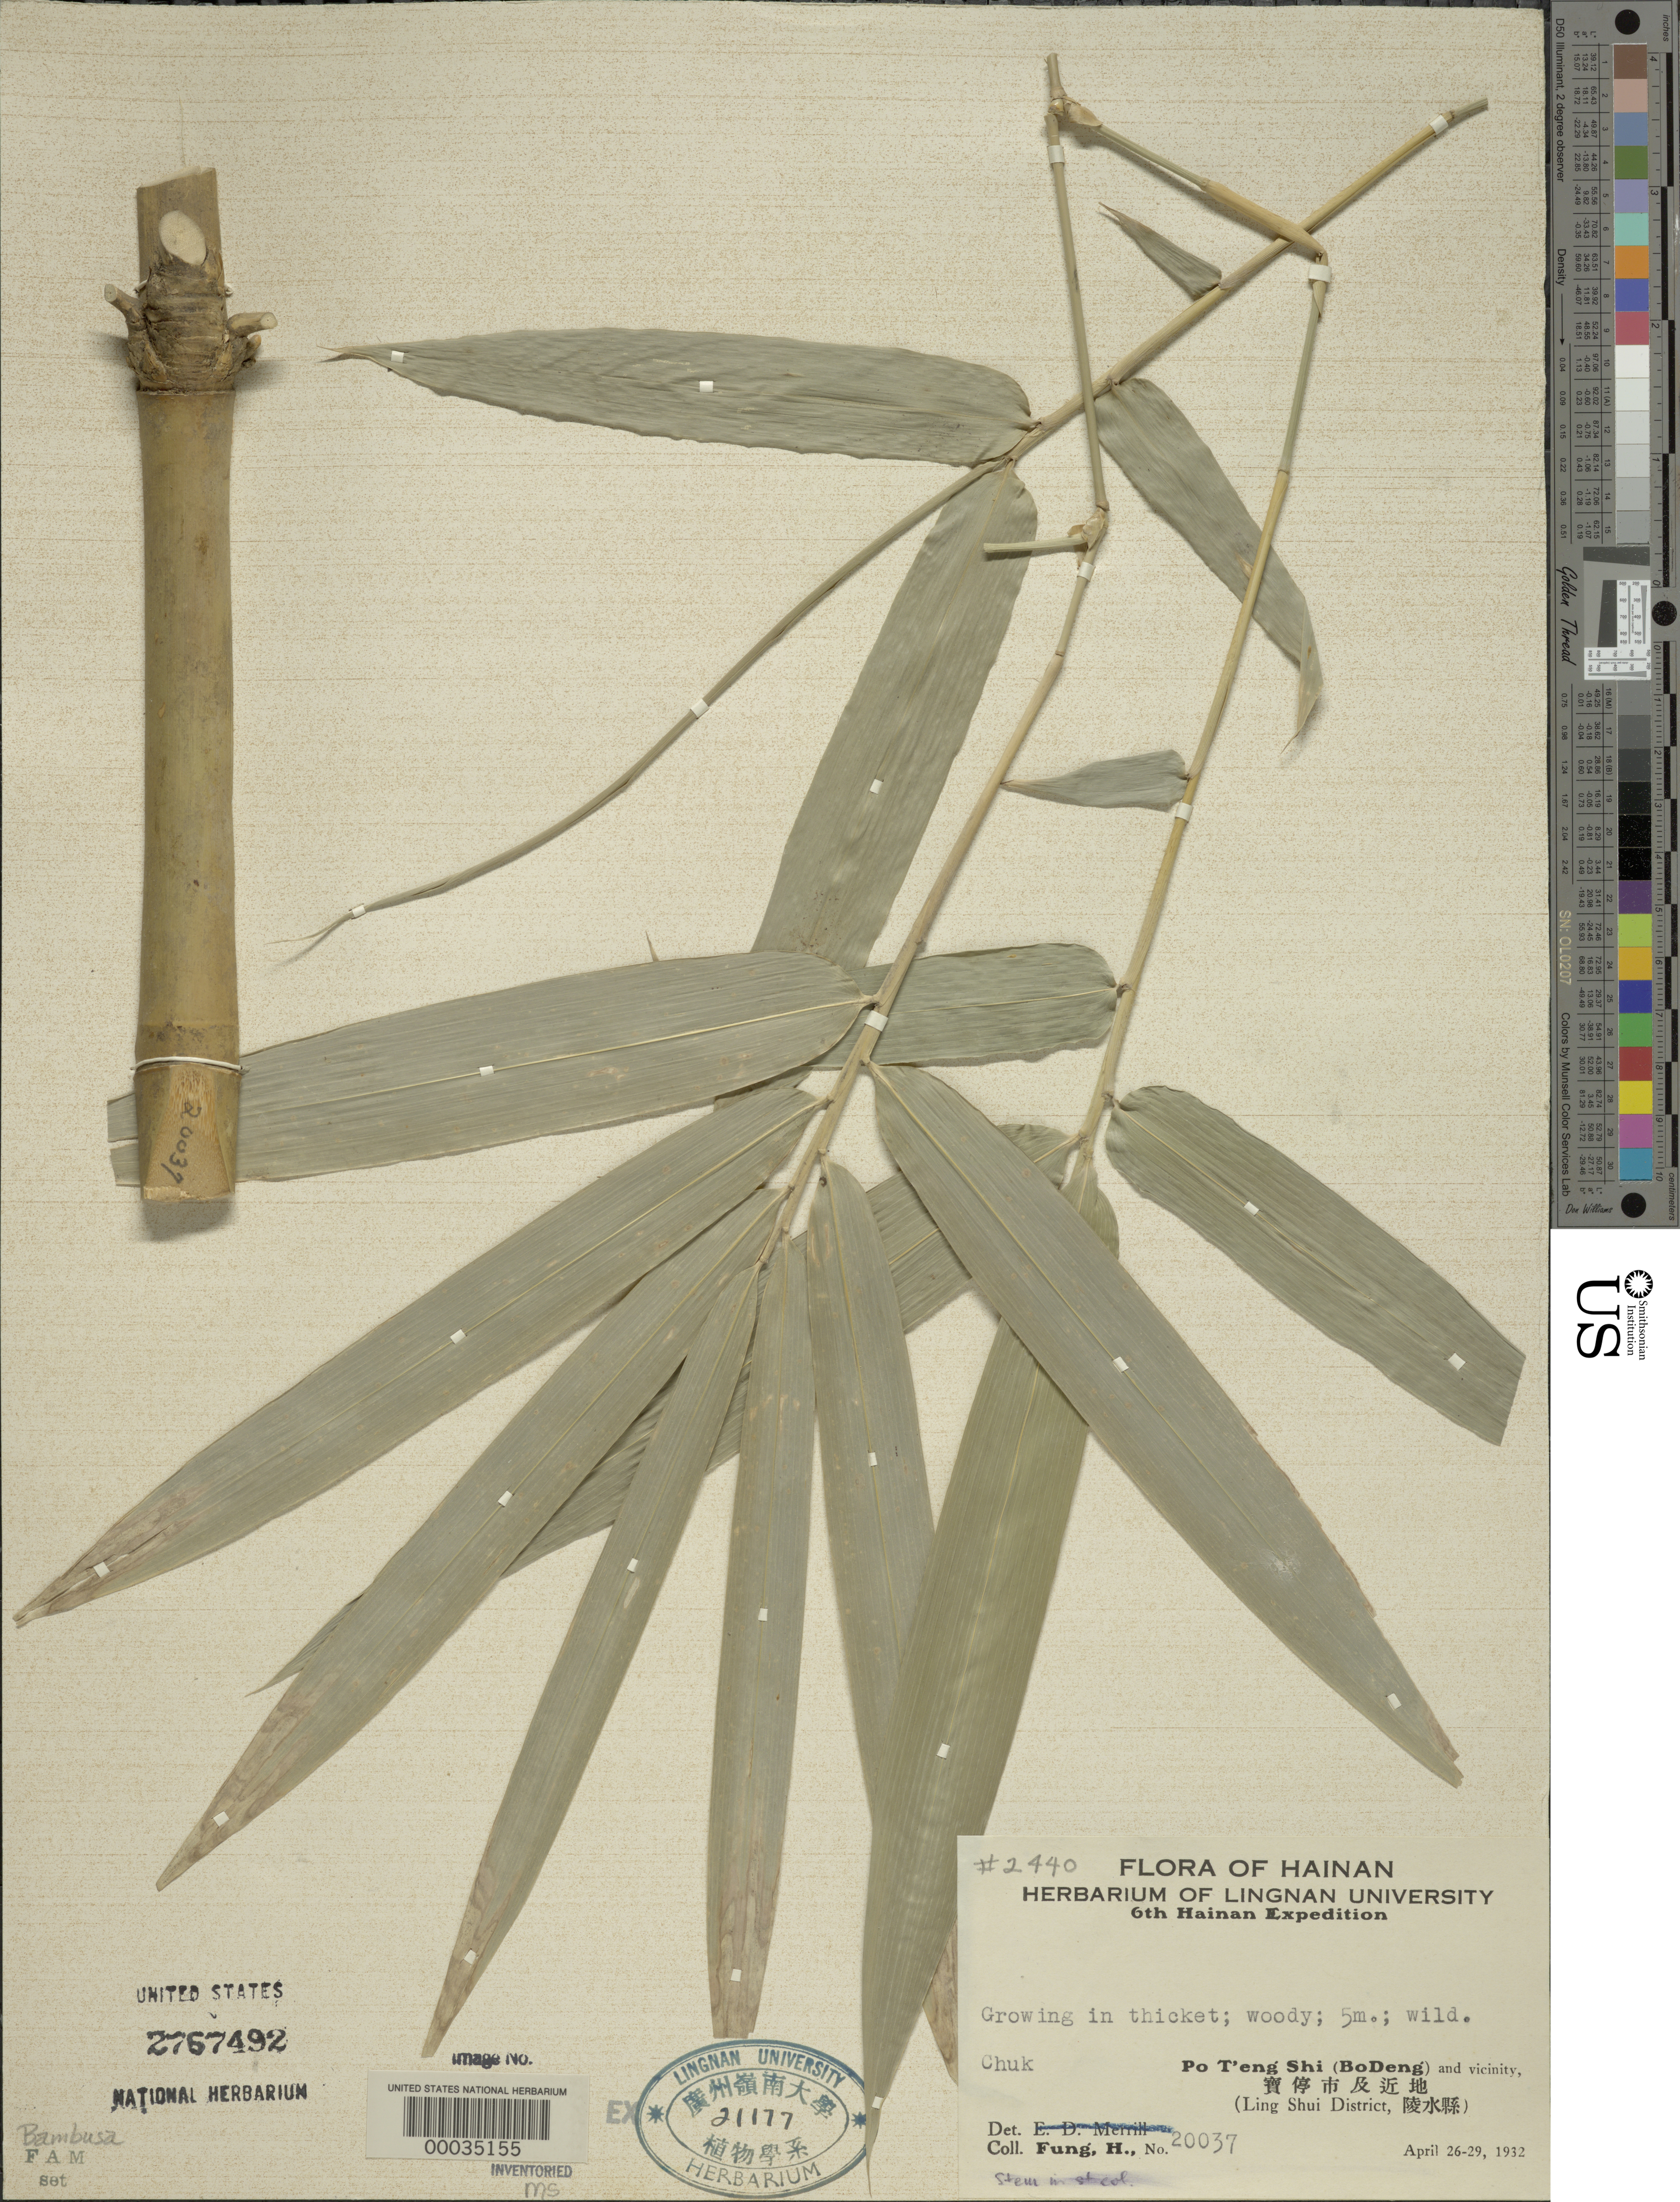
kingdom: Plantae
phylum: Tracheophyta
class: Liliopsida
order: Poales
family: Poaceae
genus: Bambusa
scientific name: Bambusa sp.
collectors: H. L. Fung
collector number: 20037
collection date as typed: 26 Apr 1932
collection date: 1932-04-26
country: China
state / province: Hainan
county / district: Ling Shui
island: Hainan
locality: Po T'eng Shi, Bo Deng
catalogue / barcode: US 2767492